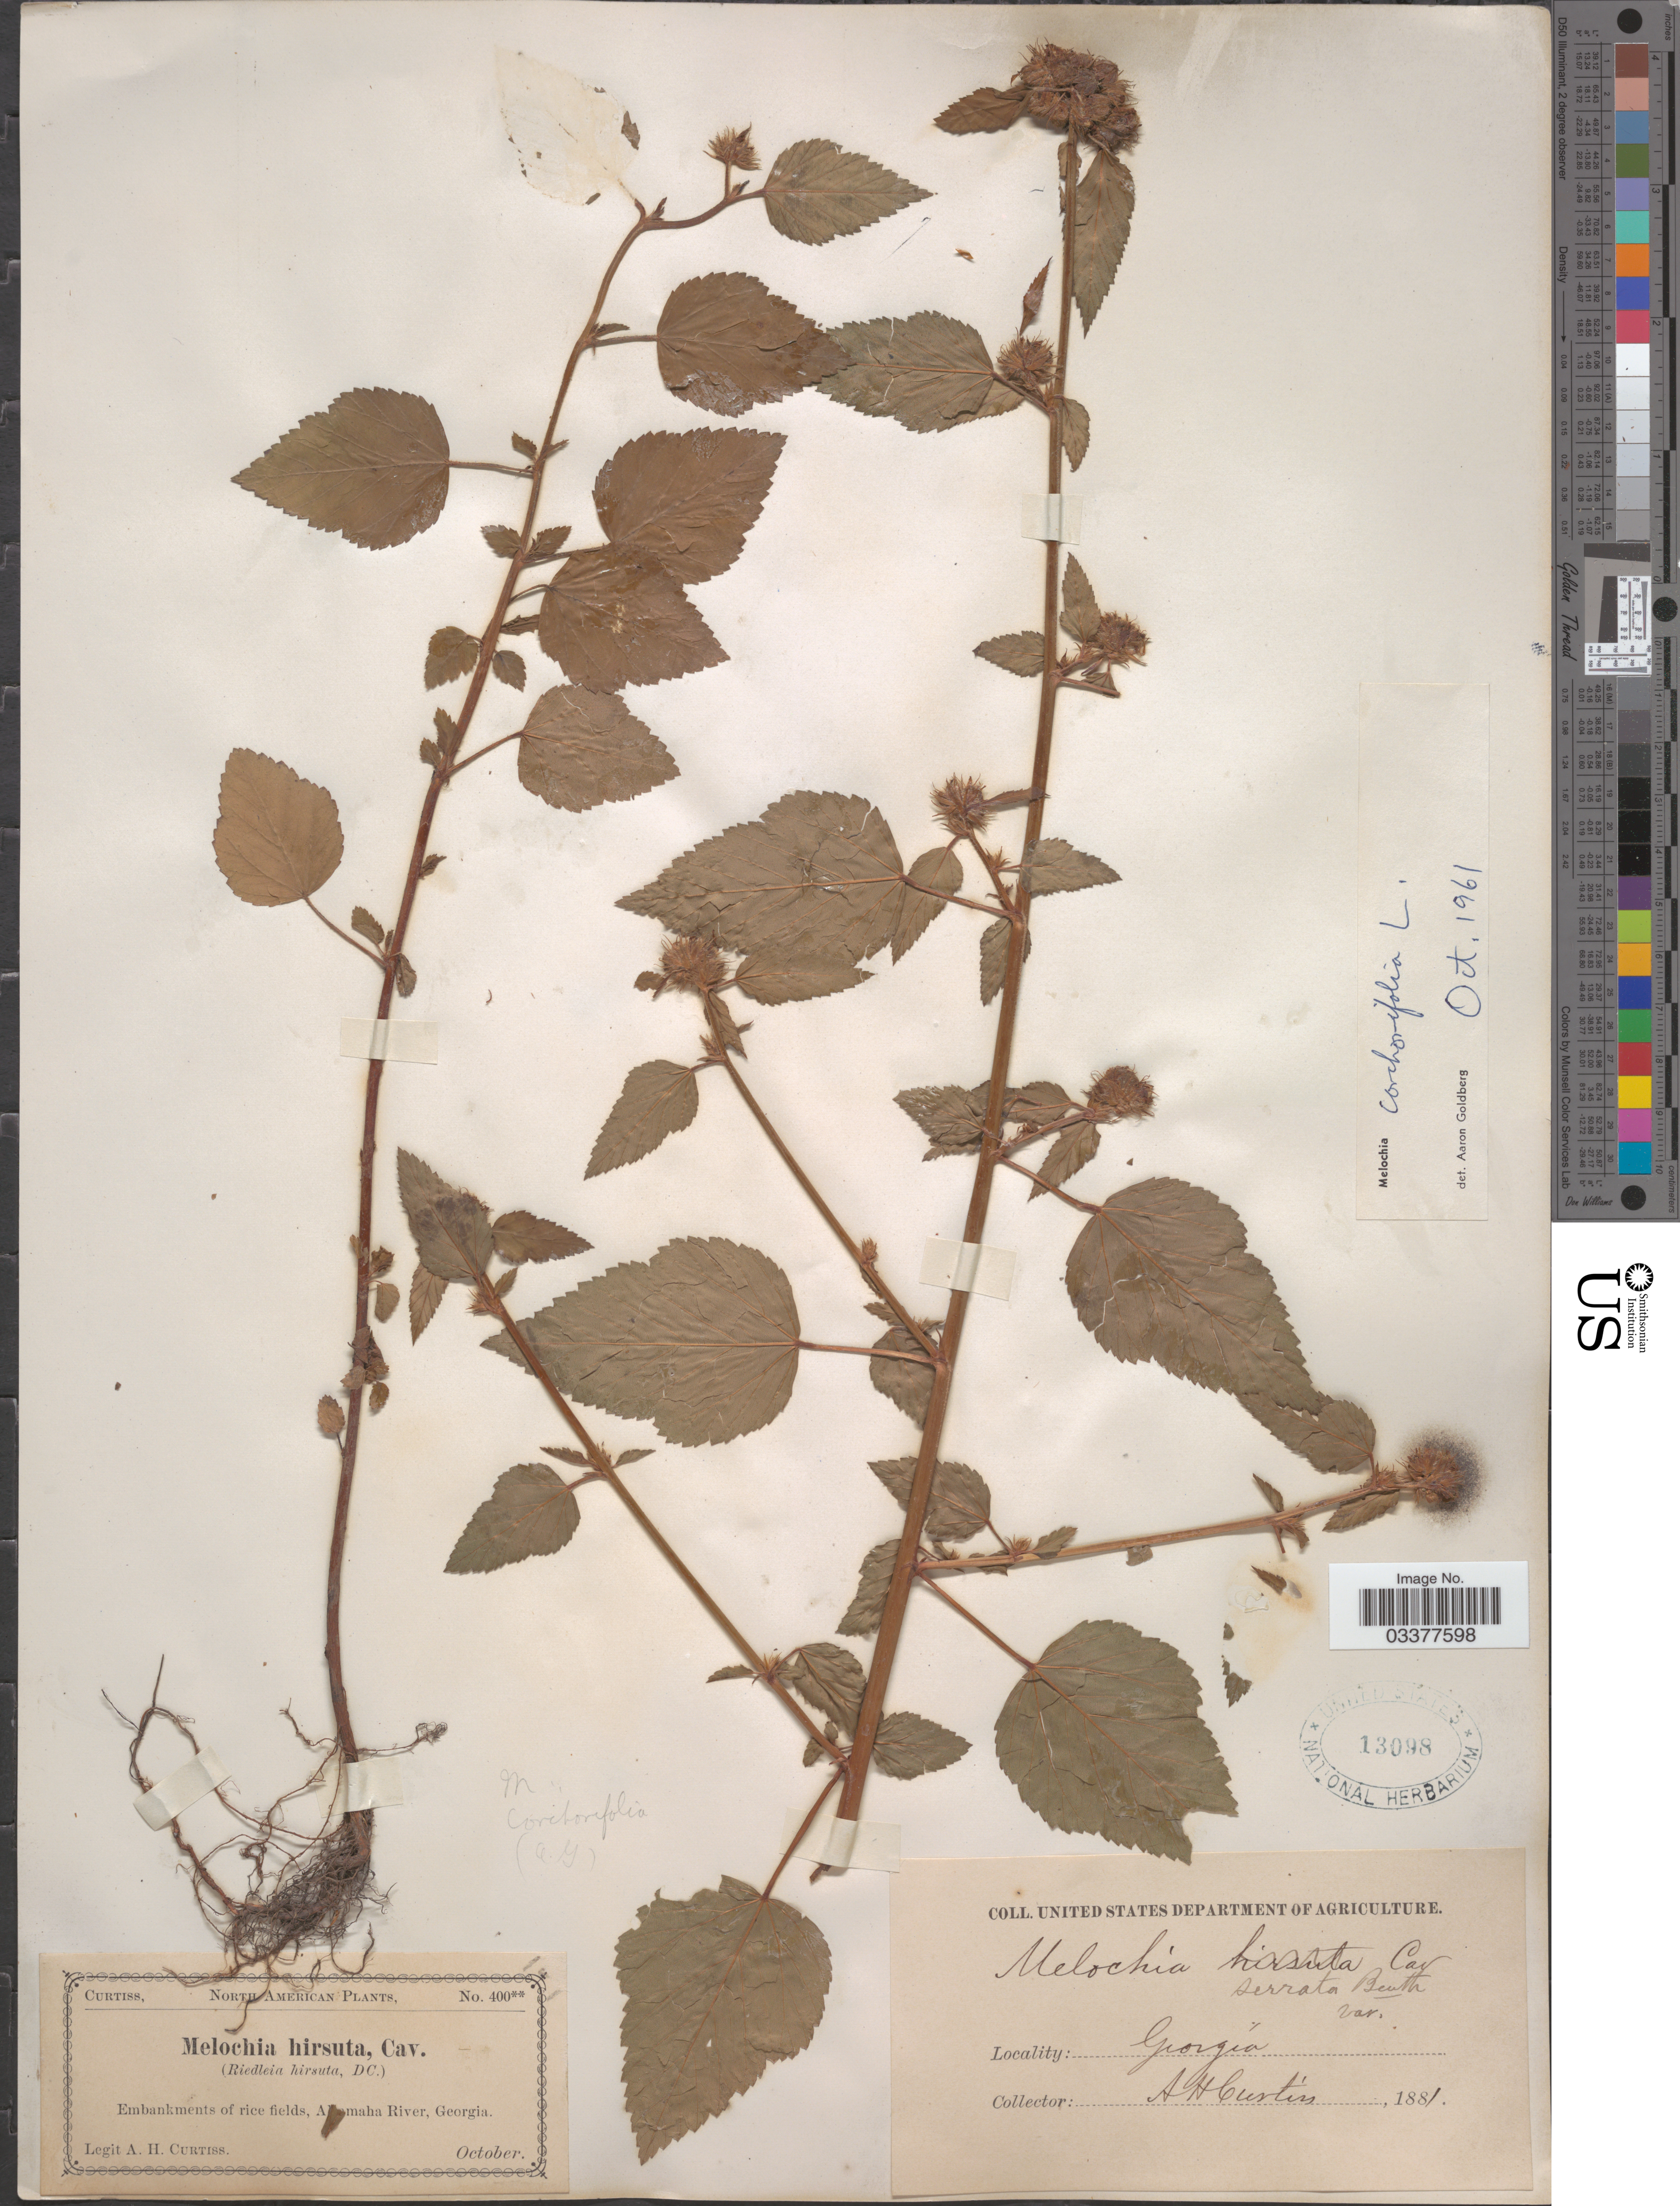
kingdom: Plantae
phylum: Tracheophyta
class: Magnoliopsida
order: Malvales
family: Malvaceae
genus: Melochia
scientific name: Melochia corchorifolia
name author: L.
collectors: A. H. Curtiss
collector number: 400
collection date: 1881-10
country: United States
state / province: Georgia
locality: Embankments of rice fields, Altamaha River.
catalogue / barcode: US 13098